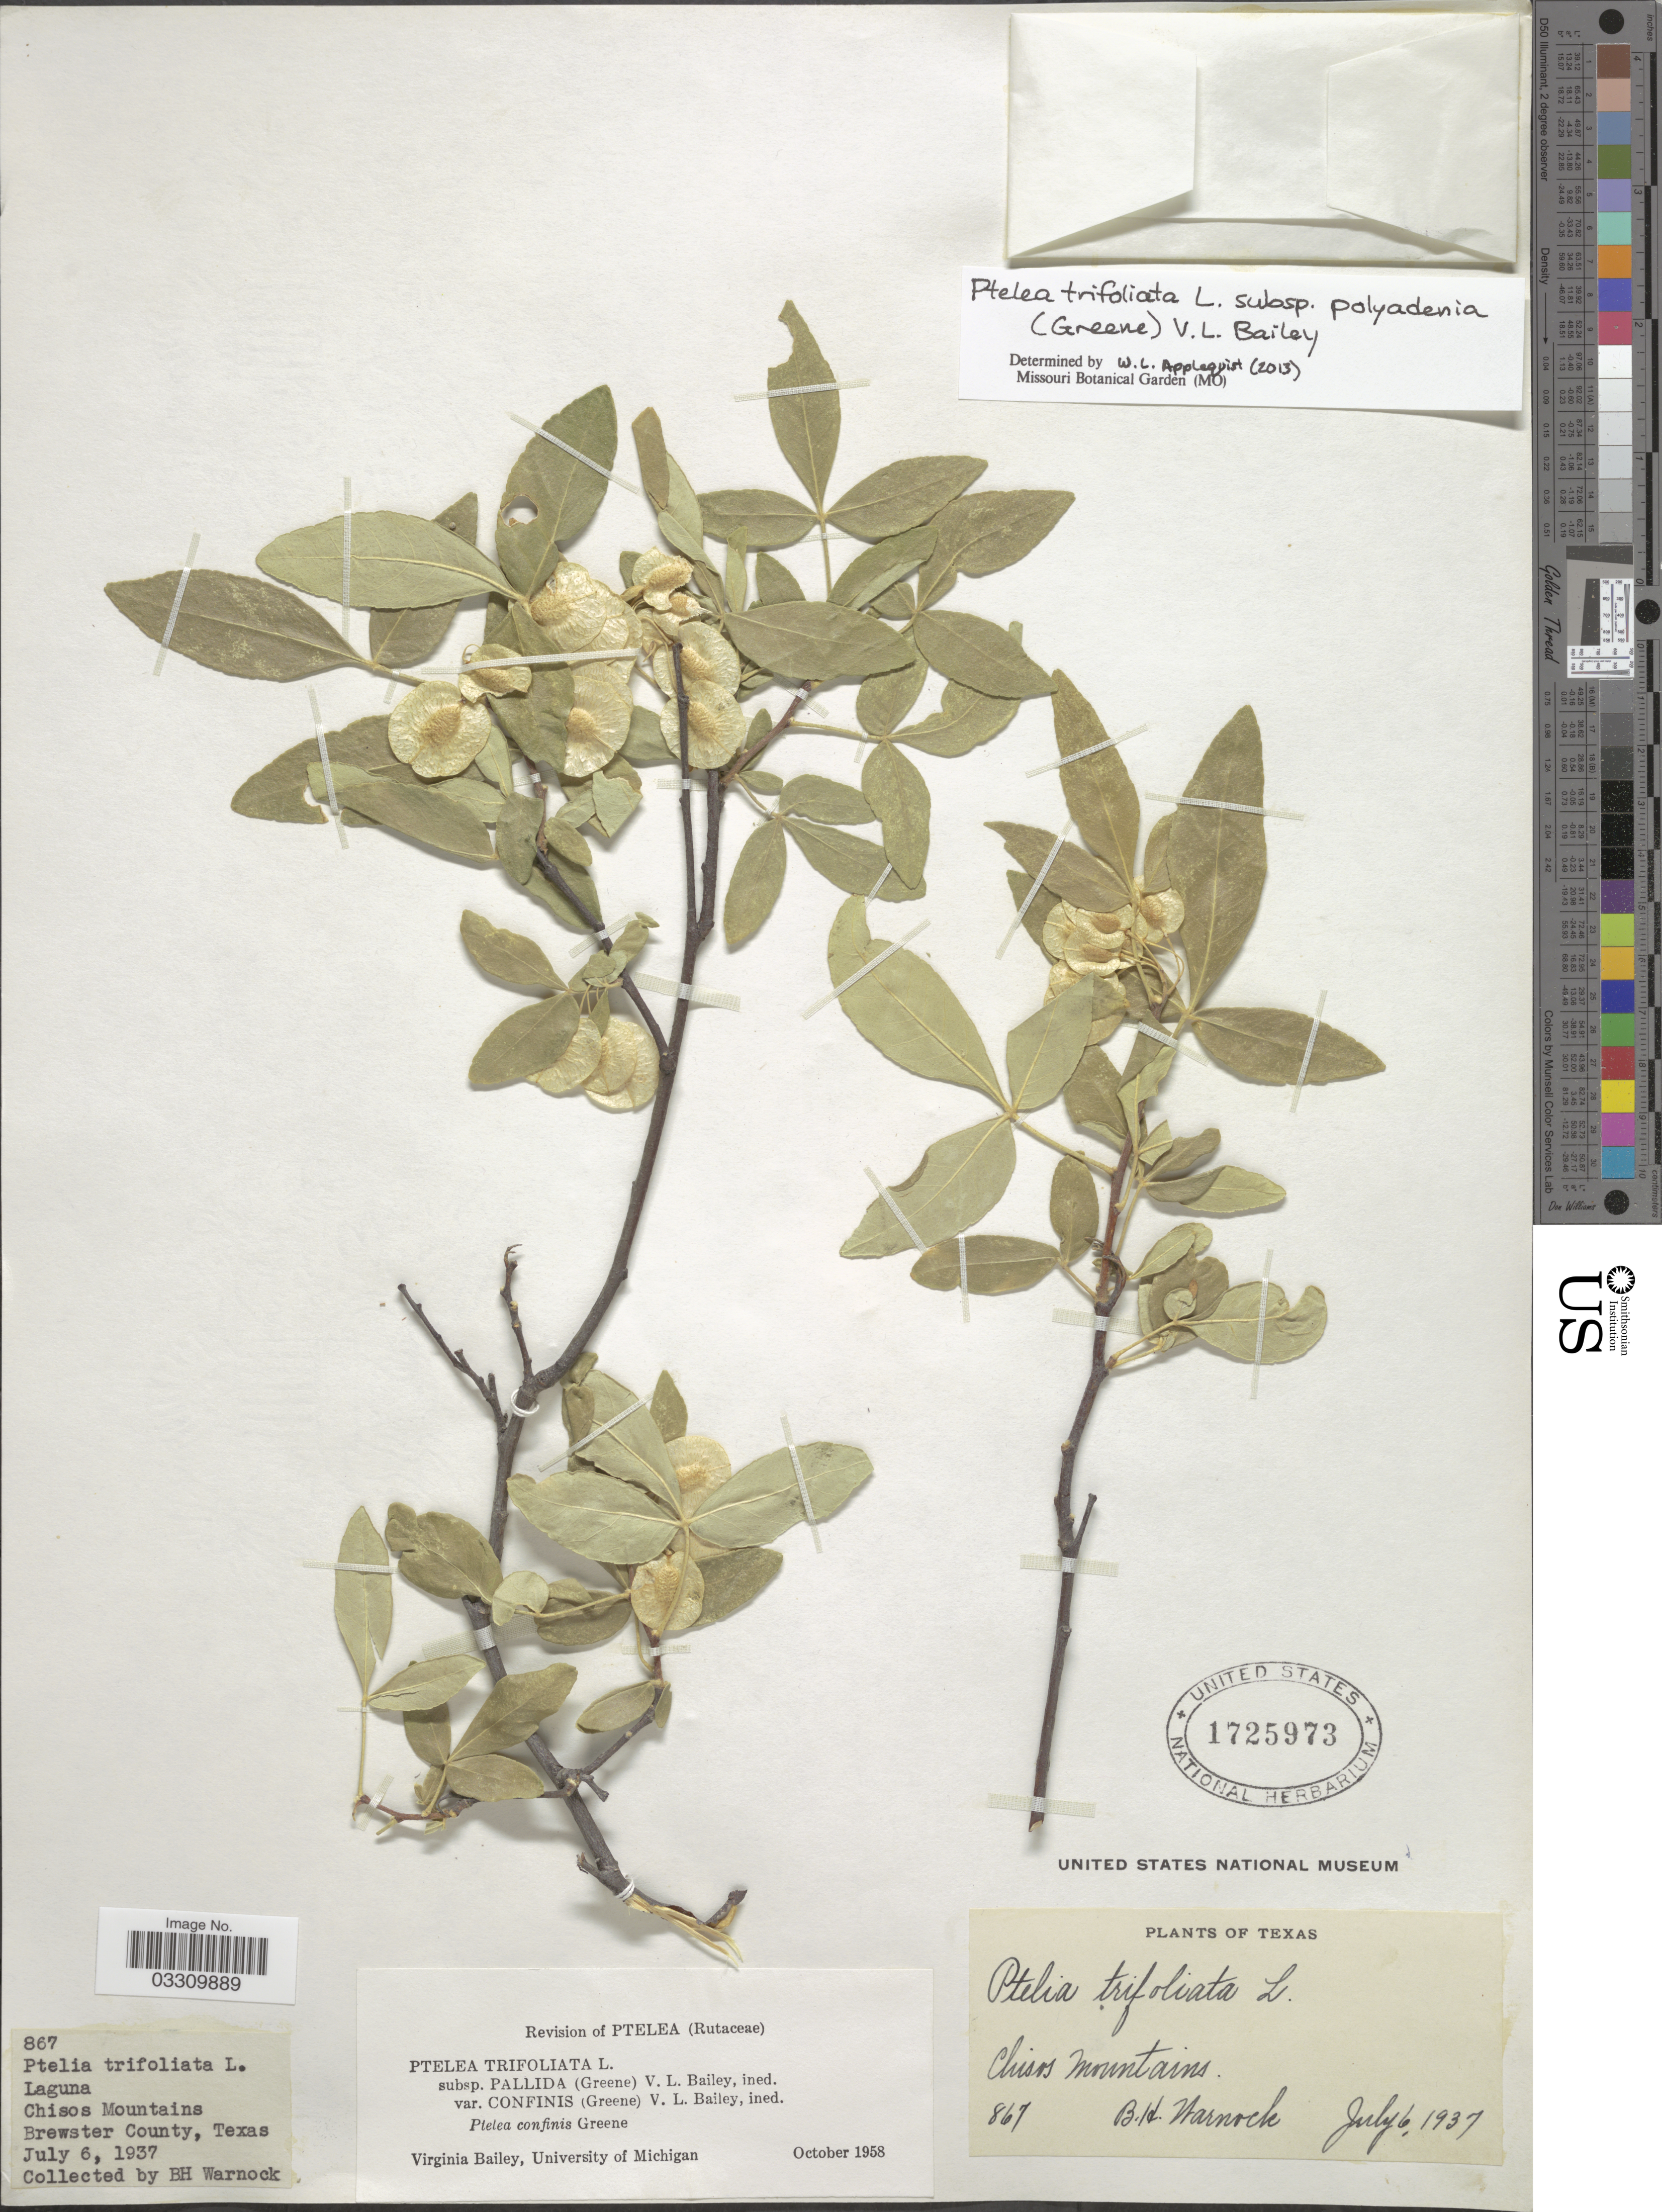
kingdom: Plantae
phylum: Tracheophyta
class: Magnoliopsida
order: Sapindales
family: Rutaceae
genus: Ptelea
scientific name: Ptelea trifoliata subsp. polyadenia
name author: (Greene) V. L. Bailey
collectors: B. H. Warnock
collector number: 867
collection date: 1937-07-06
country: United States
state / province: Texas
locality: Laguna. Chisos Mountains. Brewster County.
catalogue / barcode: US 1725973